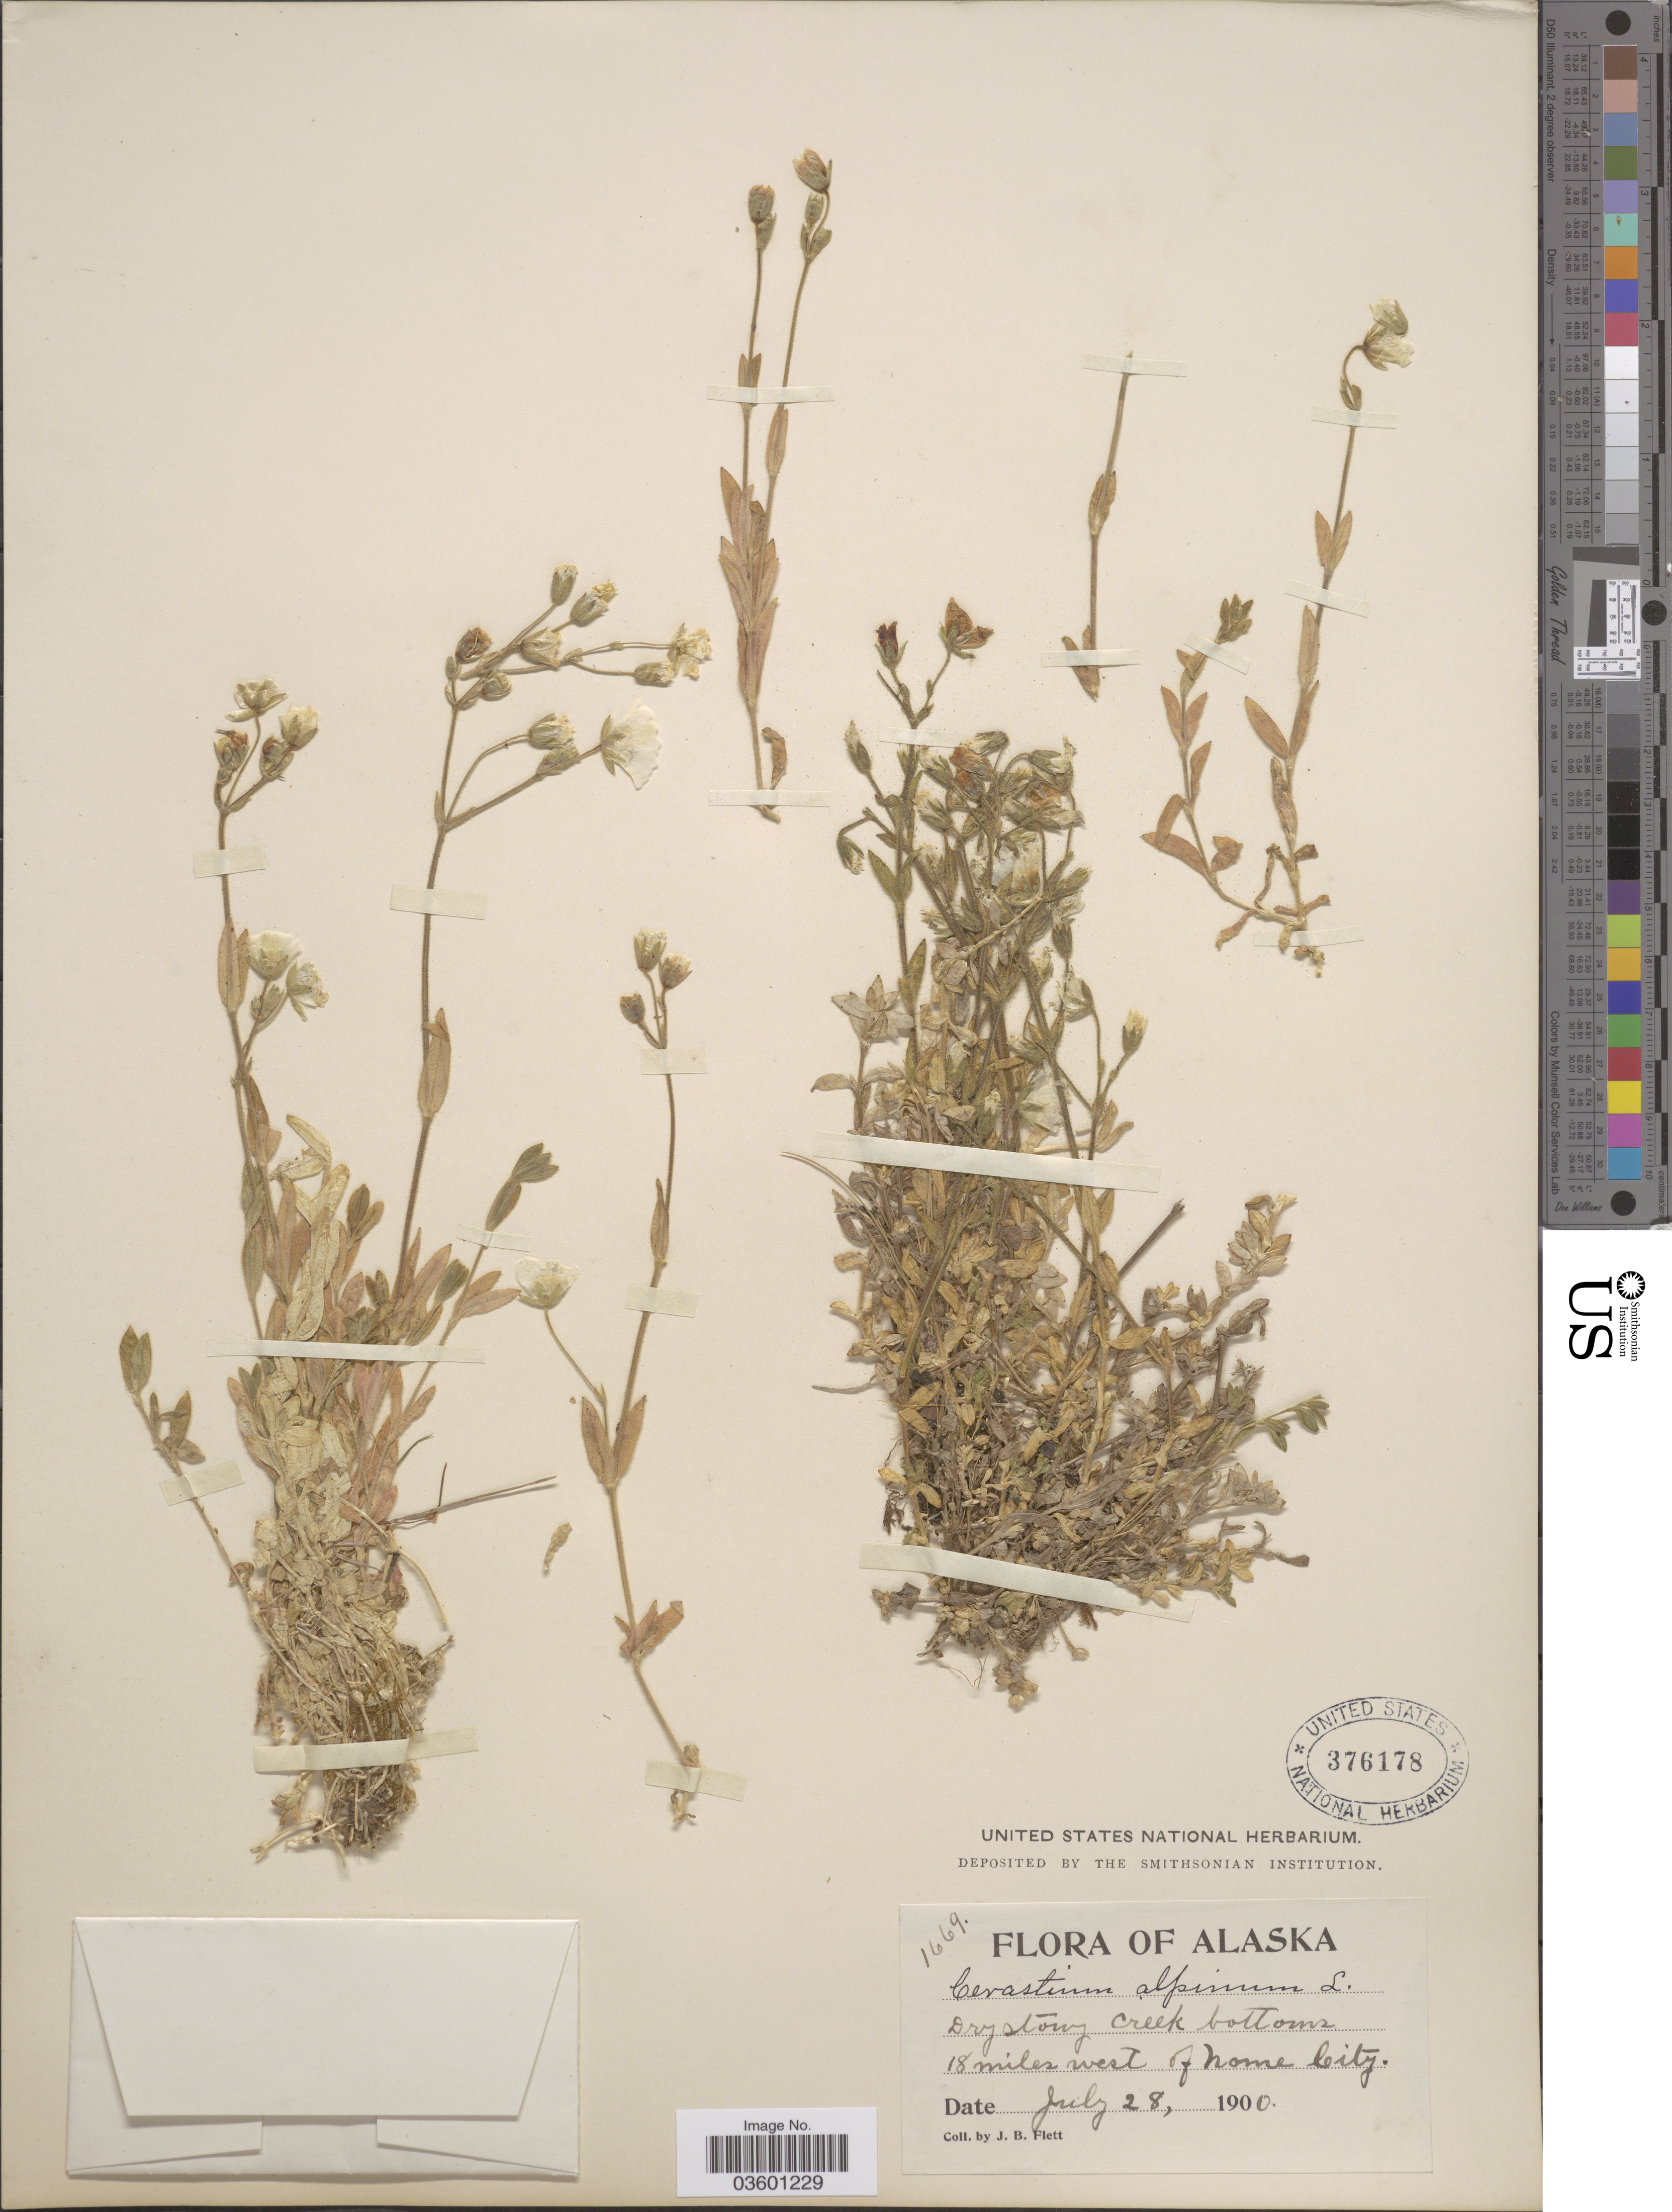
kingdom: Plantae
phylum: Tracheophyta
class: Magnoliopsida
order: Caryophyllales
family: Caryophyllaceae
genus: Cerastium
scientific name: Cerastium beeringianum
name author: Cham. & Schltdl.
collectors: J. Flett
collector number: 1669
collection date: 1900-07-28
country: United States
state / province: Alaska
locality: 18 miles west of Nome City.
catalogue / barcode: US 376178